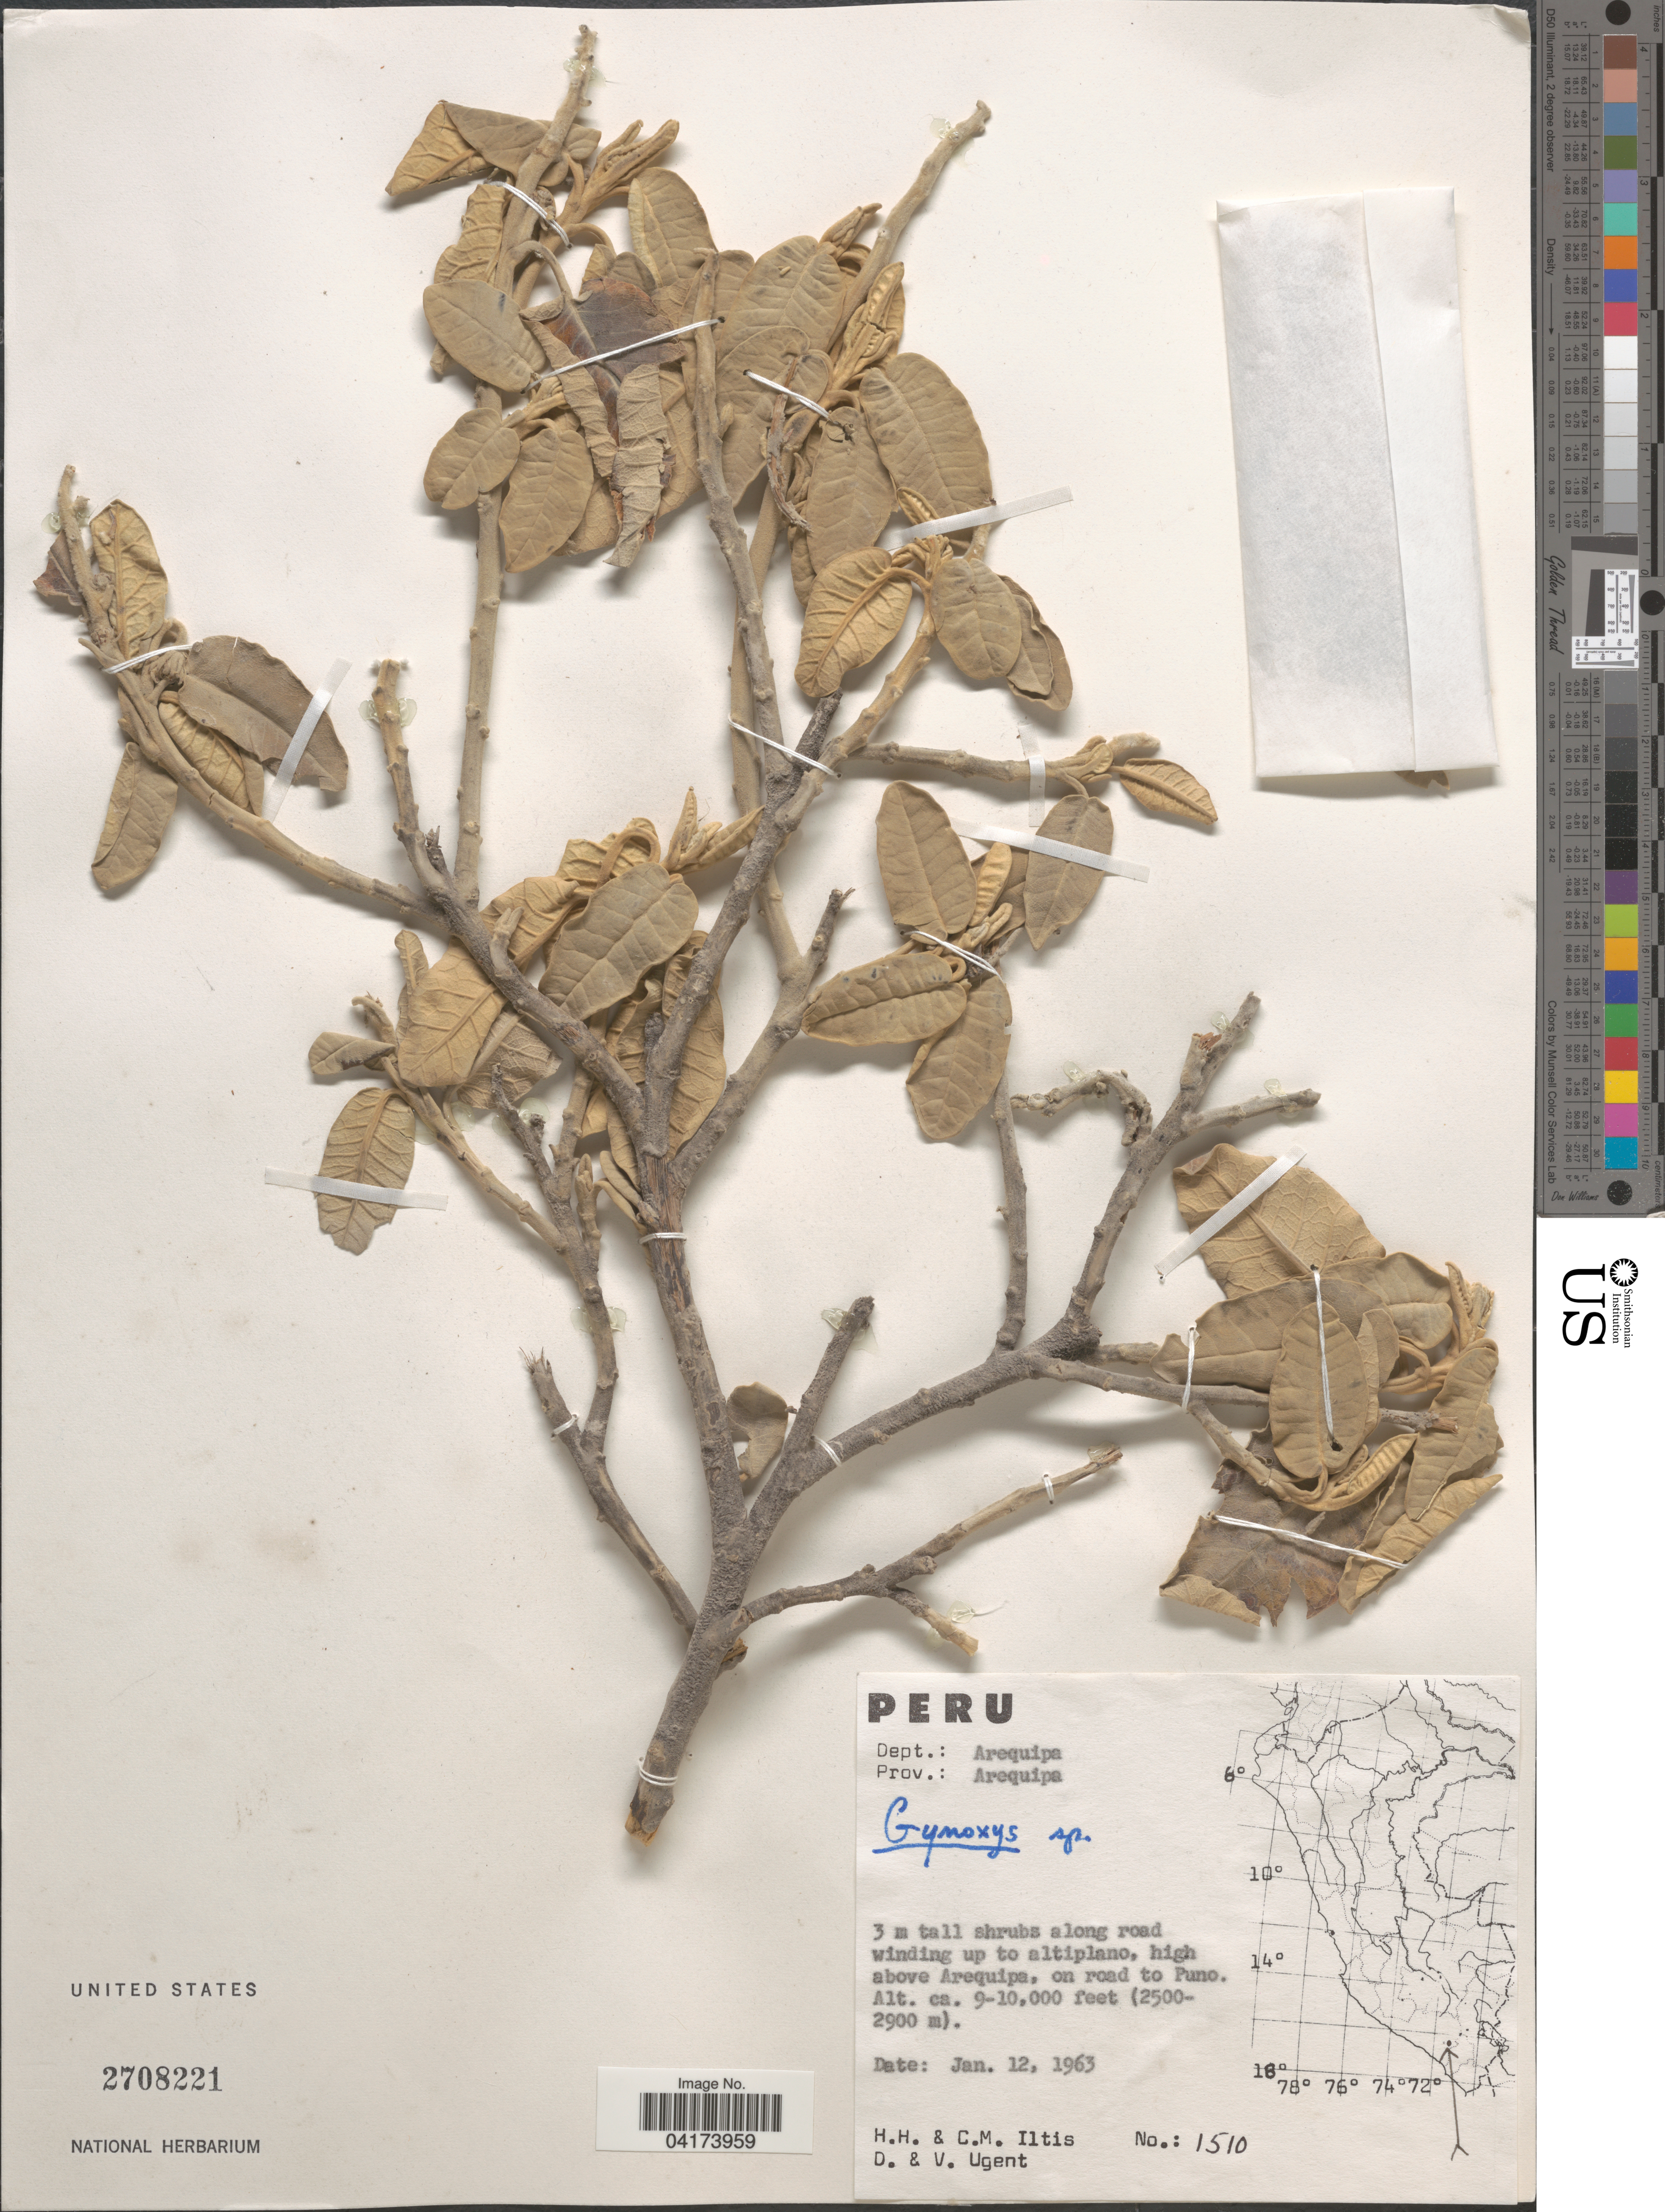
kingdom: Plantae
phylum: Tracheophyta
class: Magnoliopsida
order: Asterales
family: Asteraceae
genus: Gynoxys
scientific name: Gynoxys sp.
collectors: H. H. Iltis, C. M Iltis, D. Ugent & V. Ugent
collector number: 1510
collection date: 1963-01-12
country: Peru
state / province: Arequipa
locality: Dept.: Arequipa. Prov.: Arequipa. Along road winding up to altiplano, high above Arequipa, on road to Puno.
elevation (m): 2743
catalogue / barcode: US 2708221